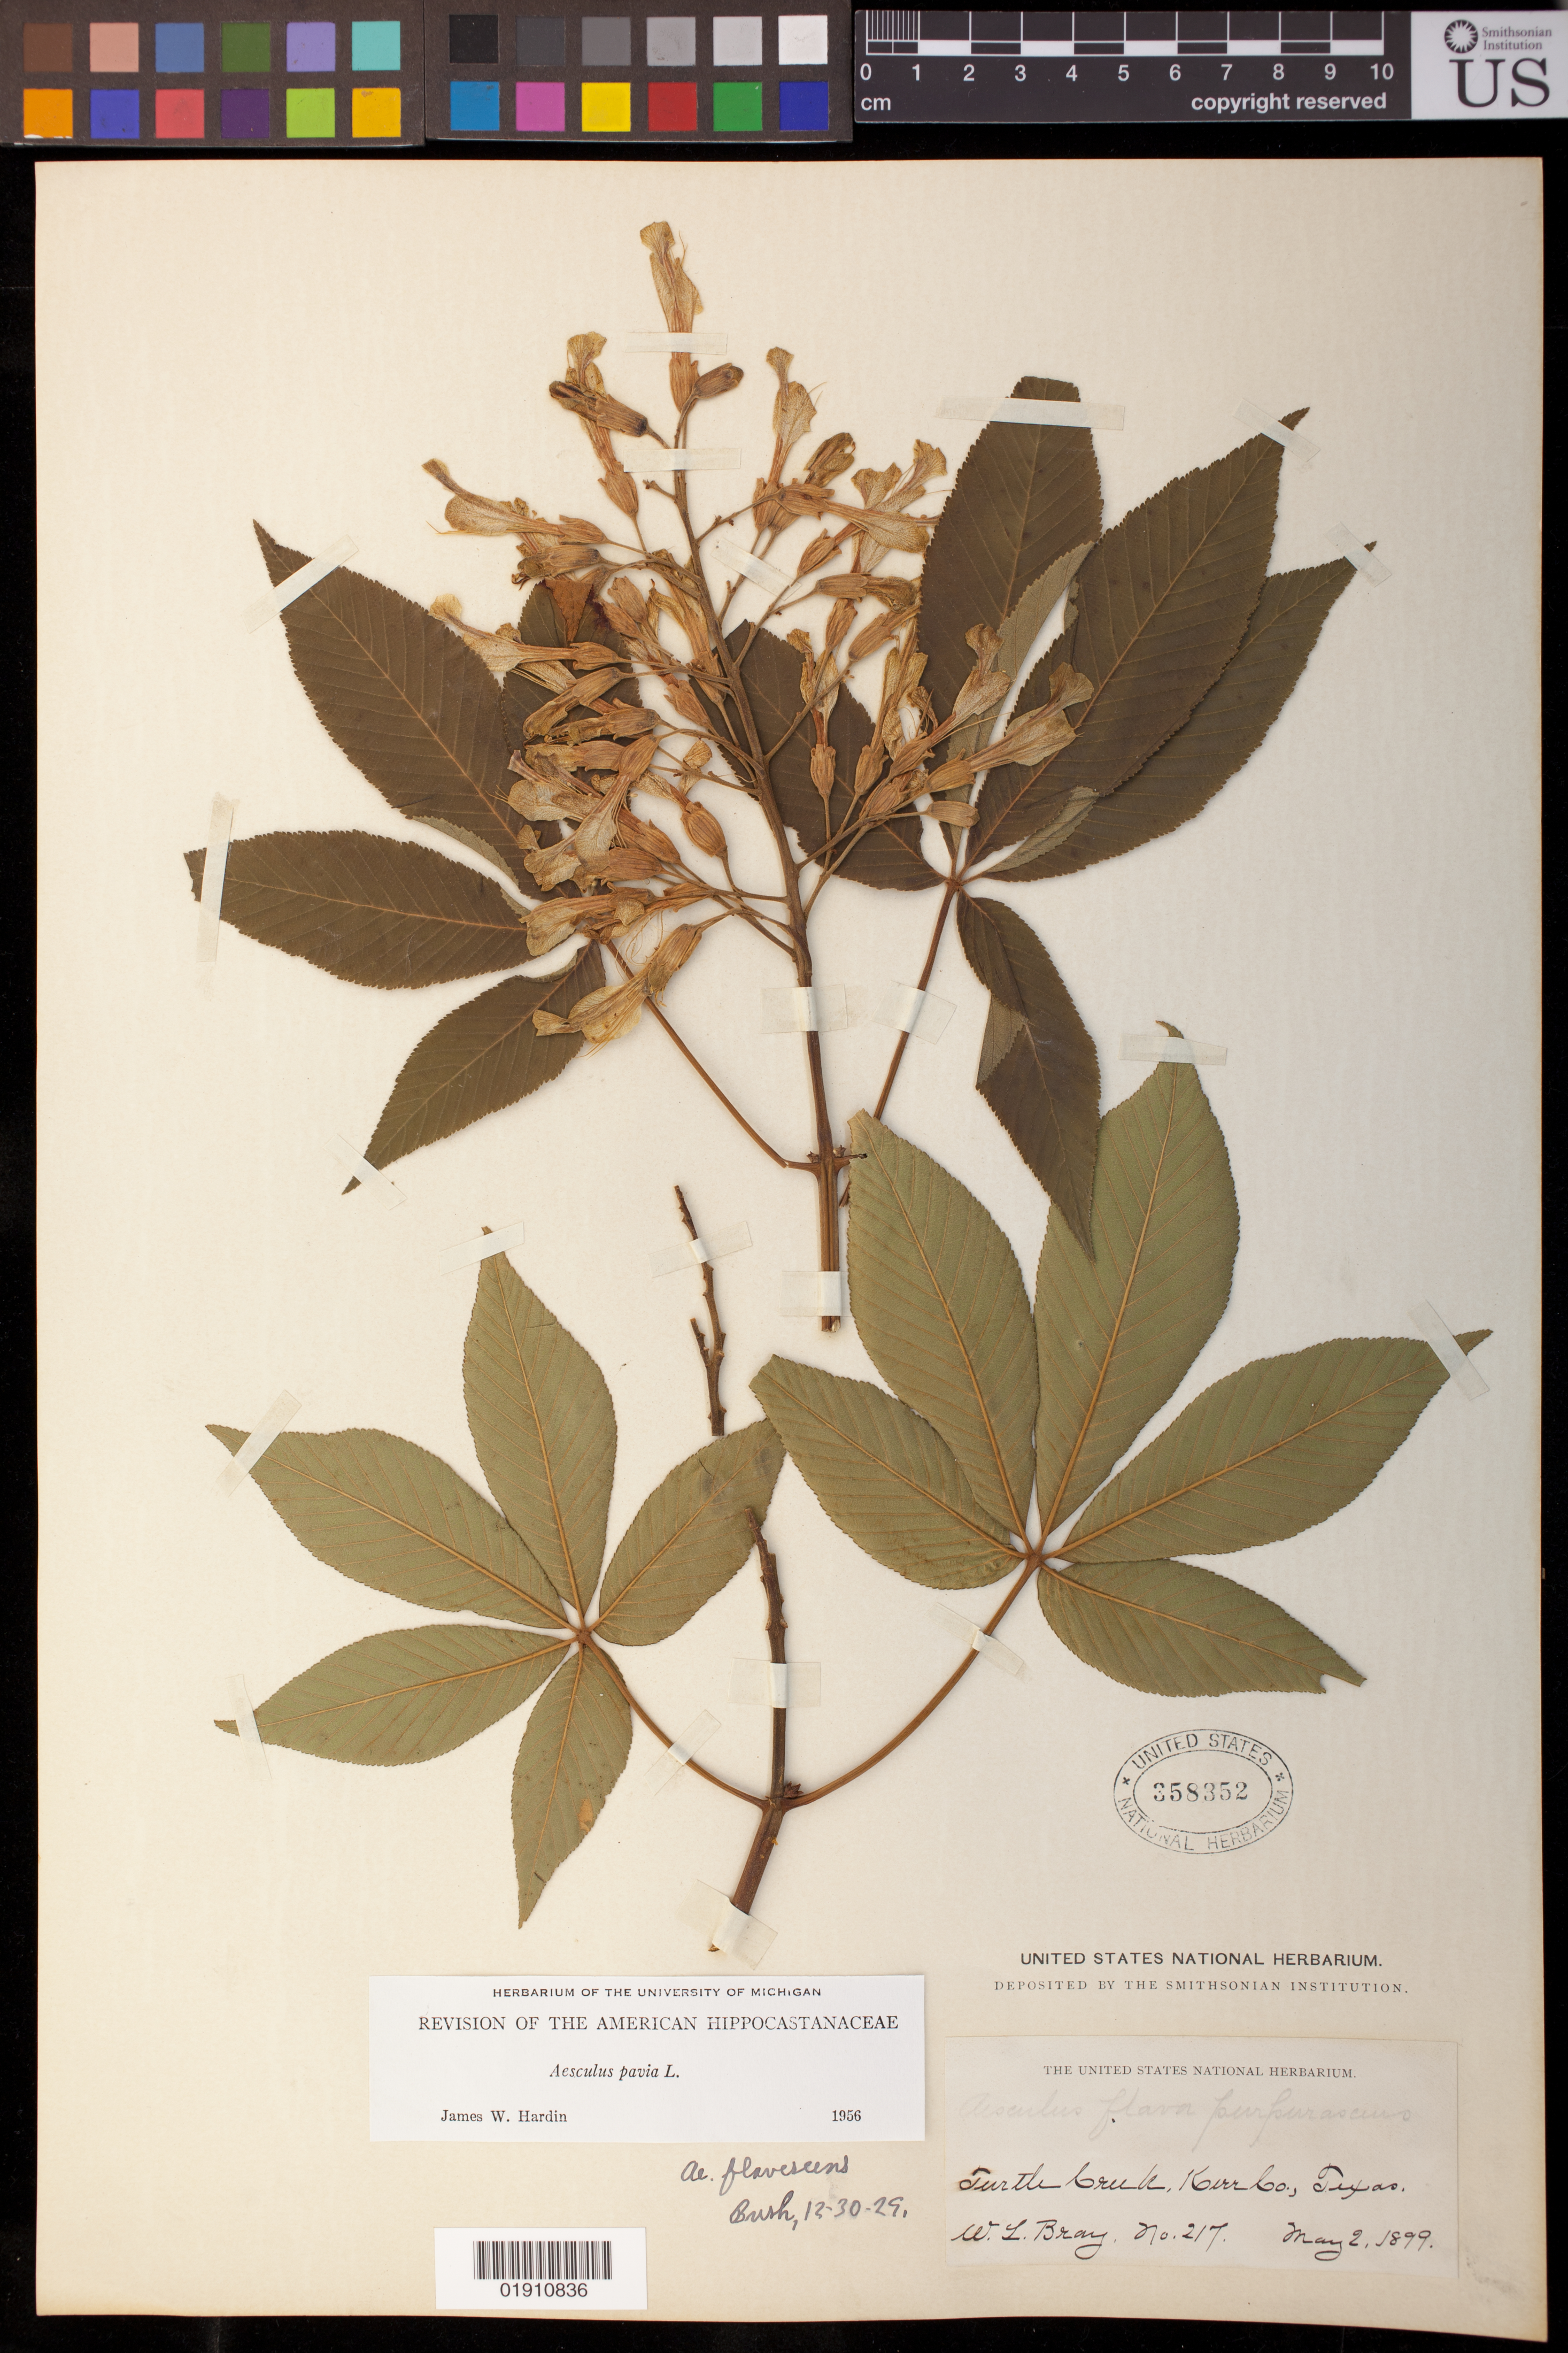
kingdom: Plantae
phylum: Tracheophyta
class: Magnoliopsida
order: Sapindales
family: Sapindaceae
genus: Aesculus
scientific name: Aesculus pavia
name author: L.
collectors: W. L. Bray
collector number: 217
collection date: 1899-05-02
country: United States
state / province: Texas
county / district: Kerr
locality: Turtle Creek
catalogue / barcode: US 358352